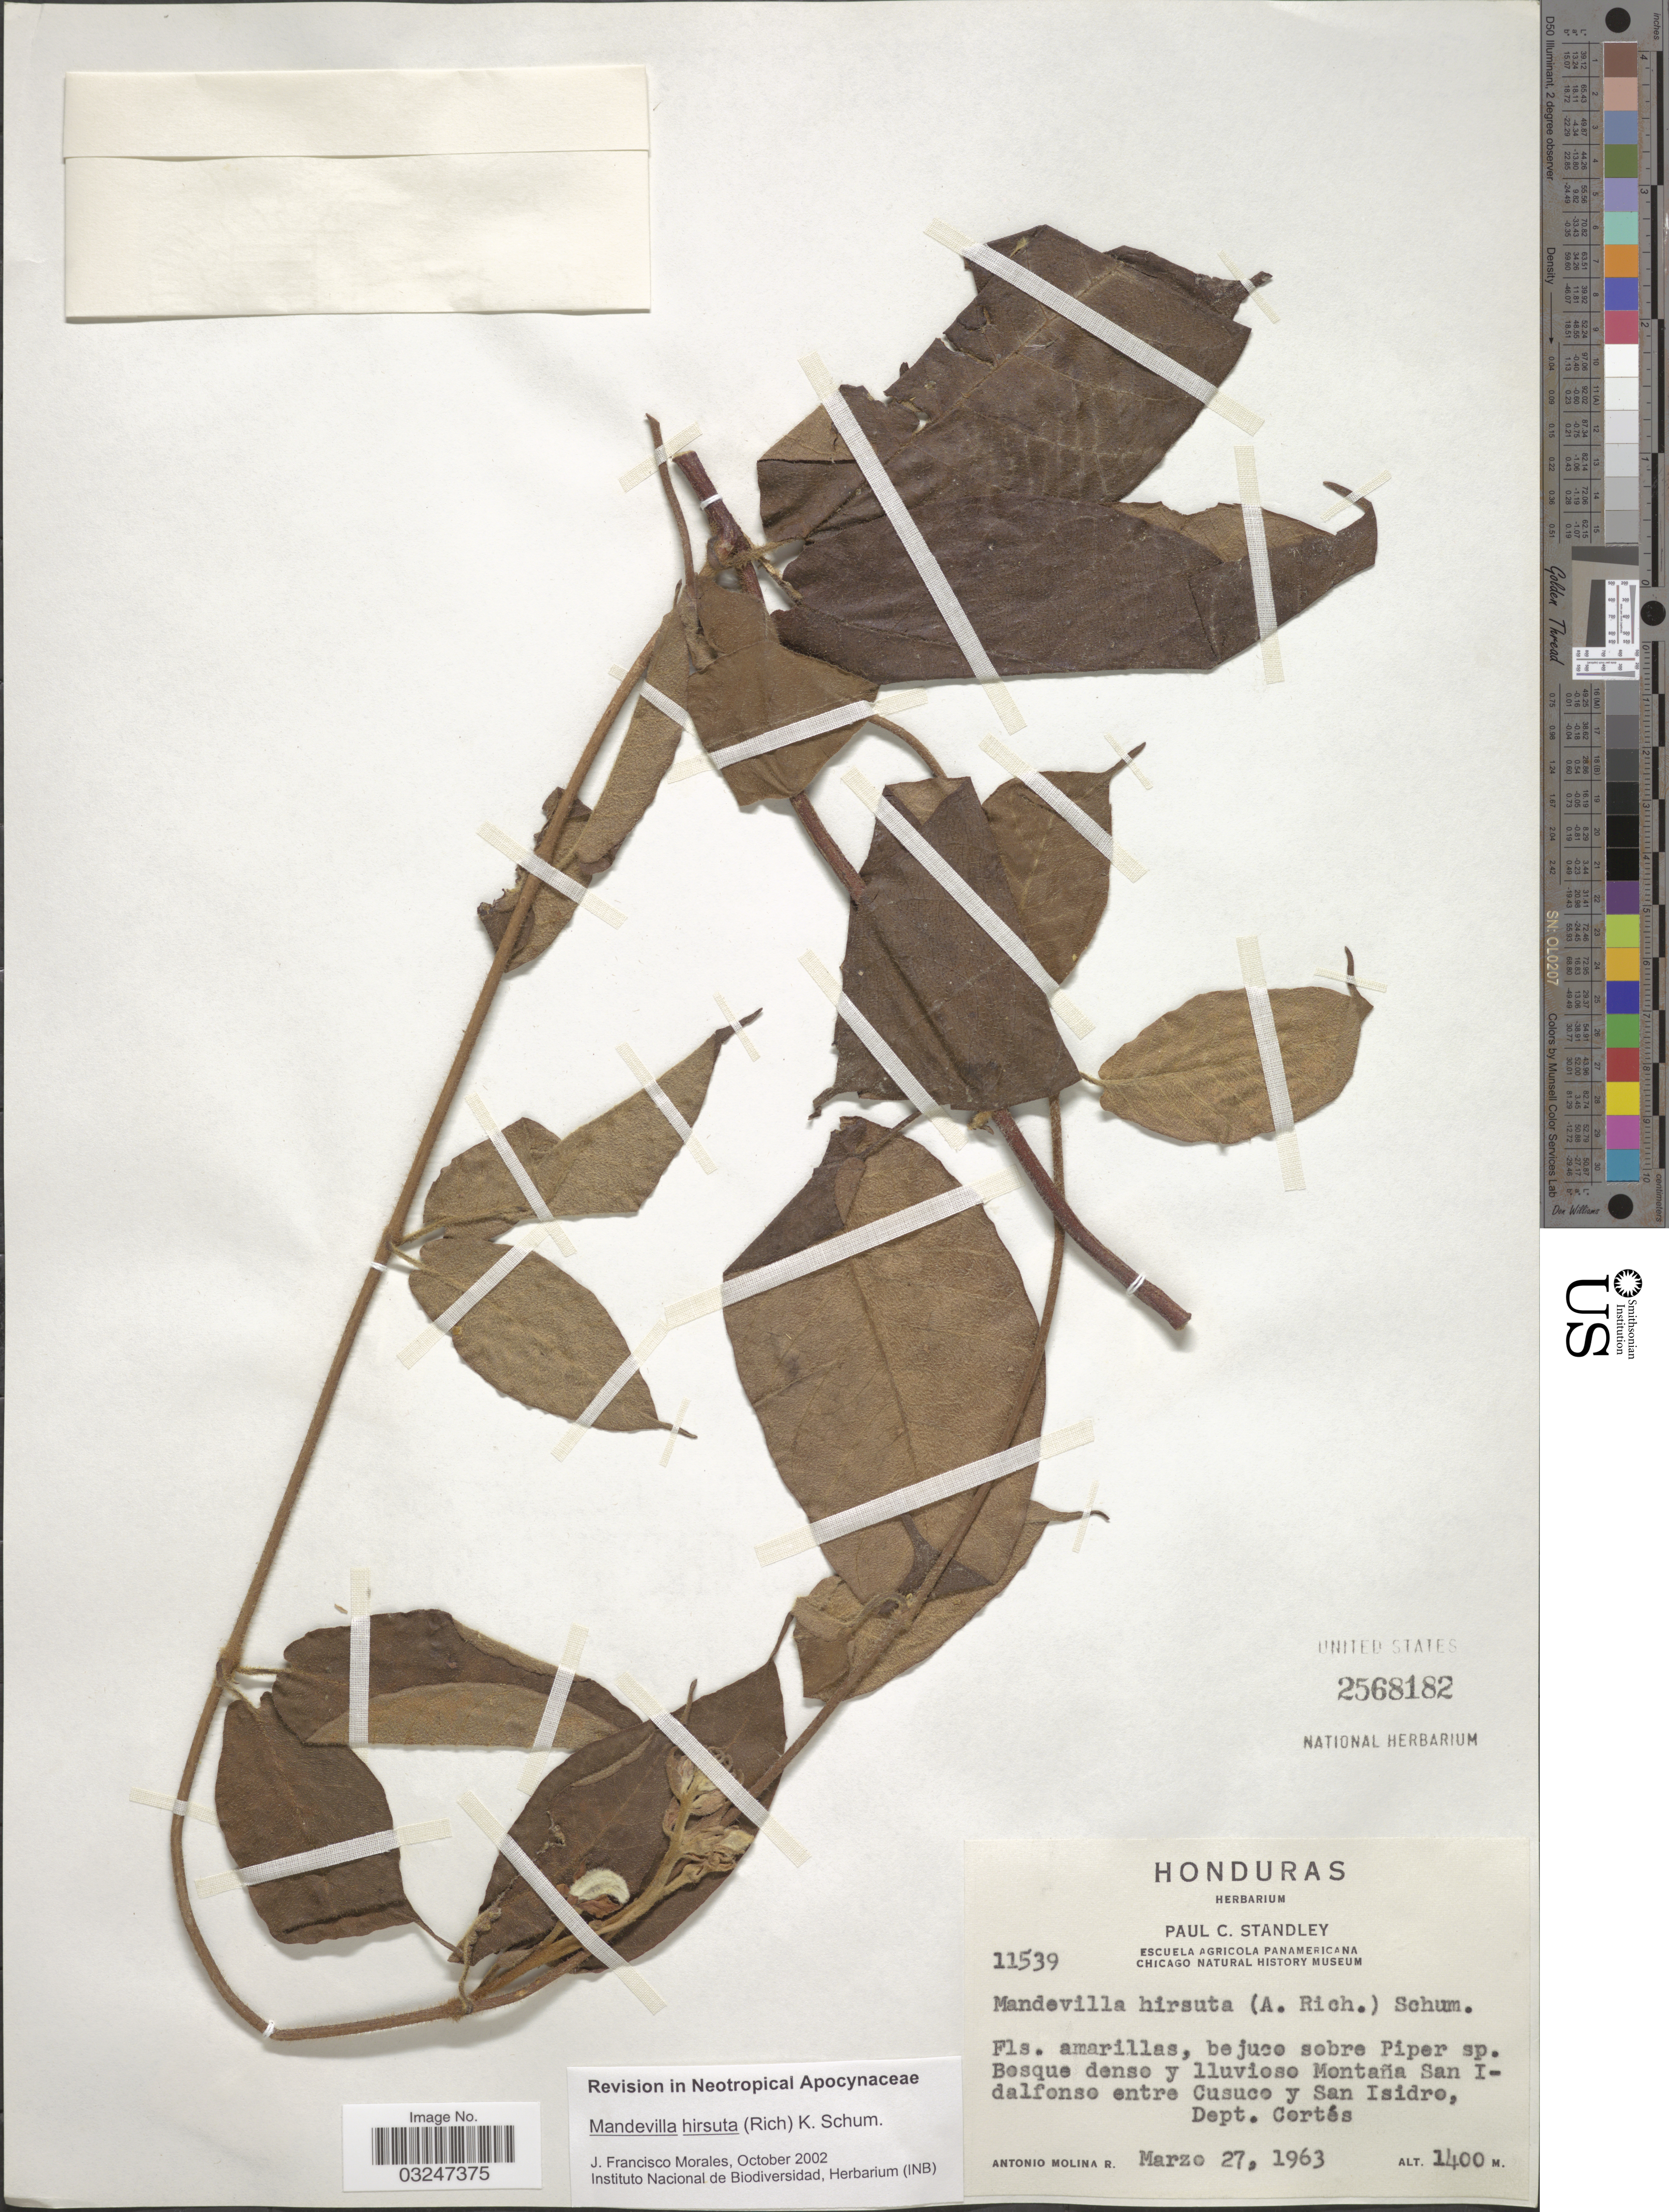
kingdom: Plantae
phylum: Tracheophyta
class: Magnoliopsida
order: Gentianales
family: Apocynaceae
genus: Mandevilla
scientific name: Mandevilla hirsuta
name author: (Rich.) K. Schum.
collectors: A. Molina R.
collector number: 11539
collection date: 1963-03-27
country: Honduras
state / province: Cortés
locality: Bosque dense y lluvioso Montaña San Idalfonso entre Cusuco y San Isidro, Dept. Cortés.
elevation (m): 1400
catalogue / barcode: US 2568182